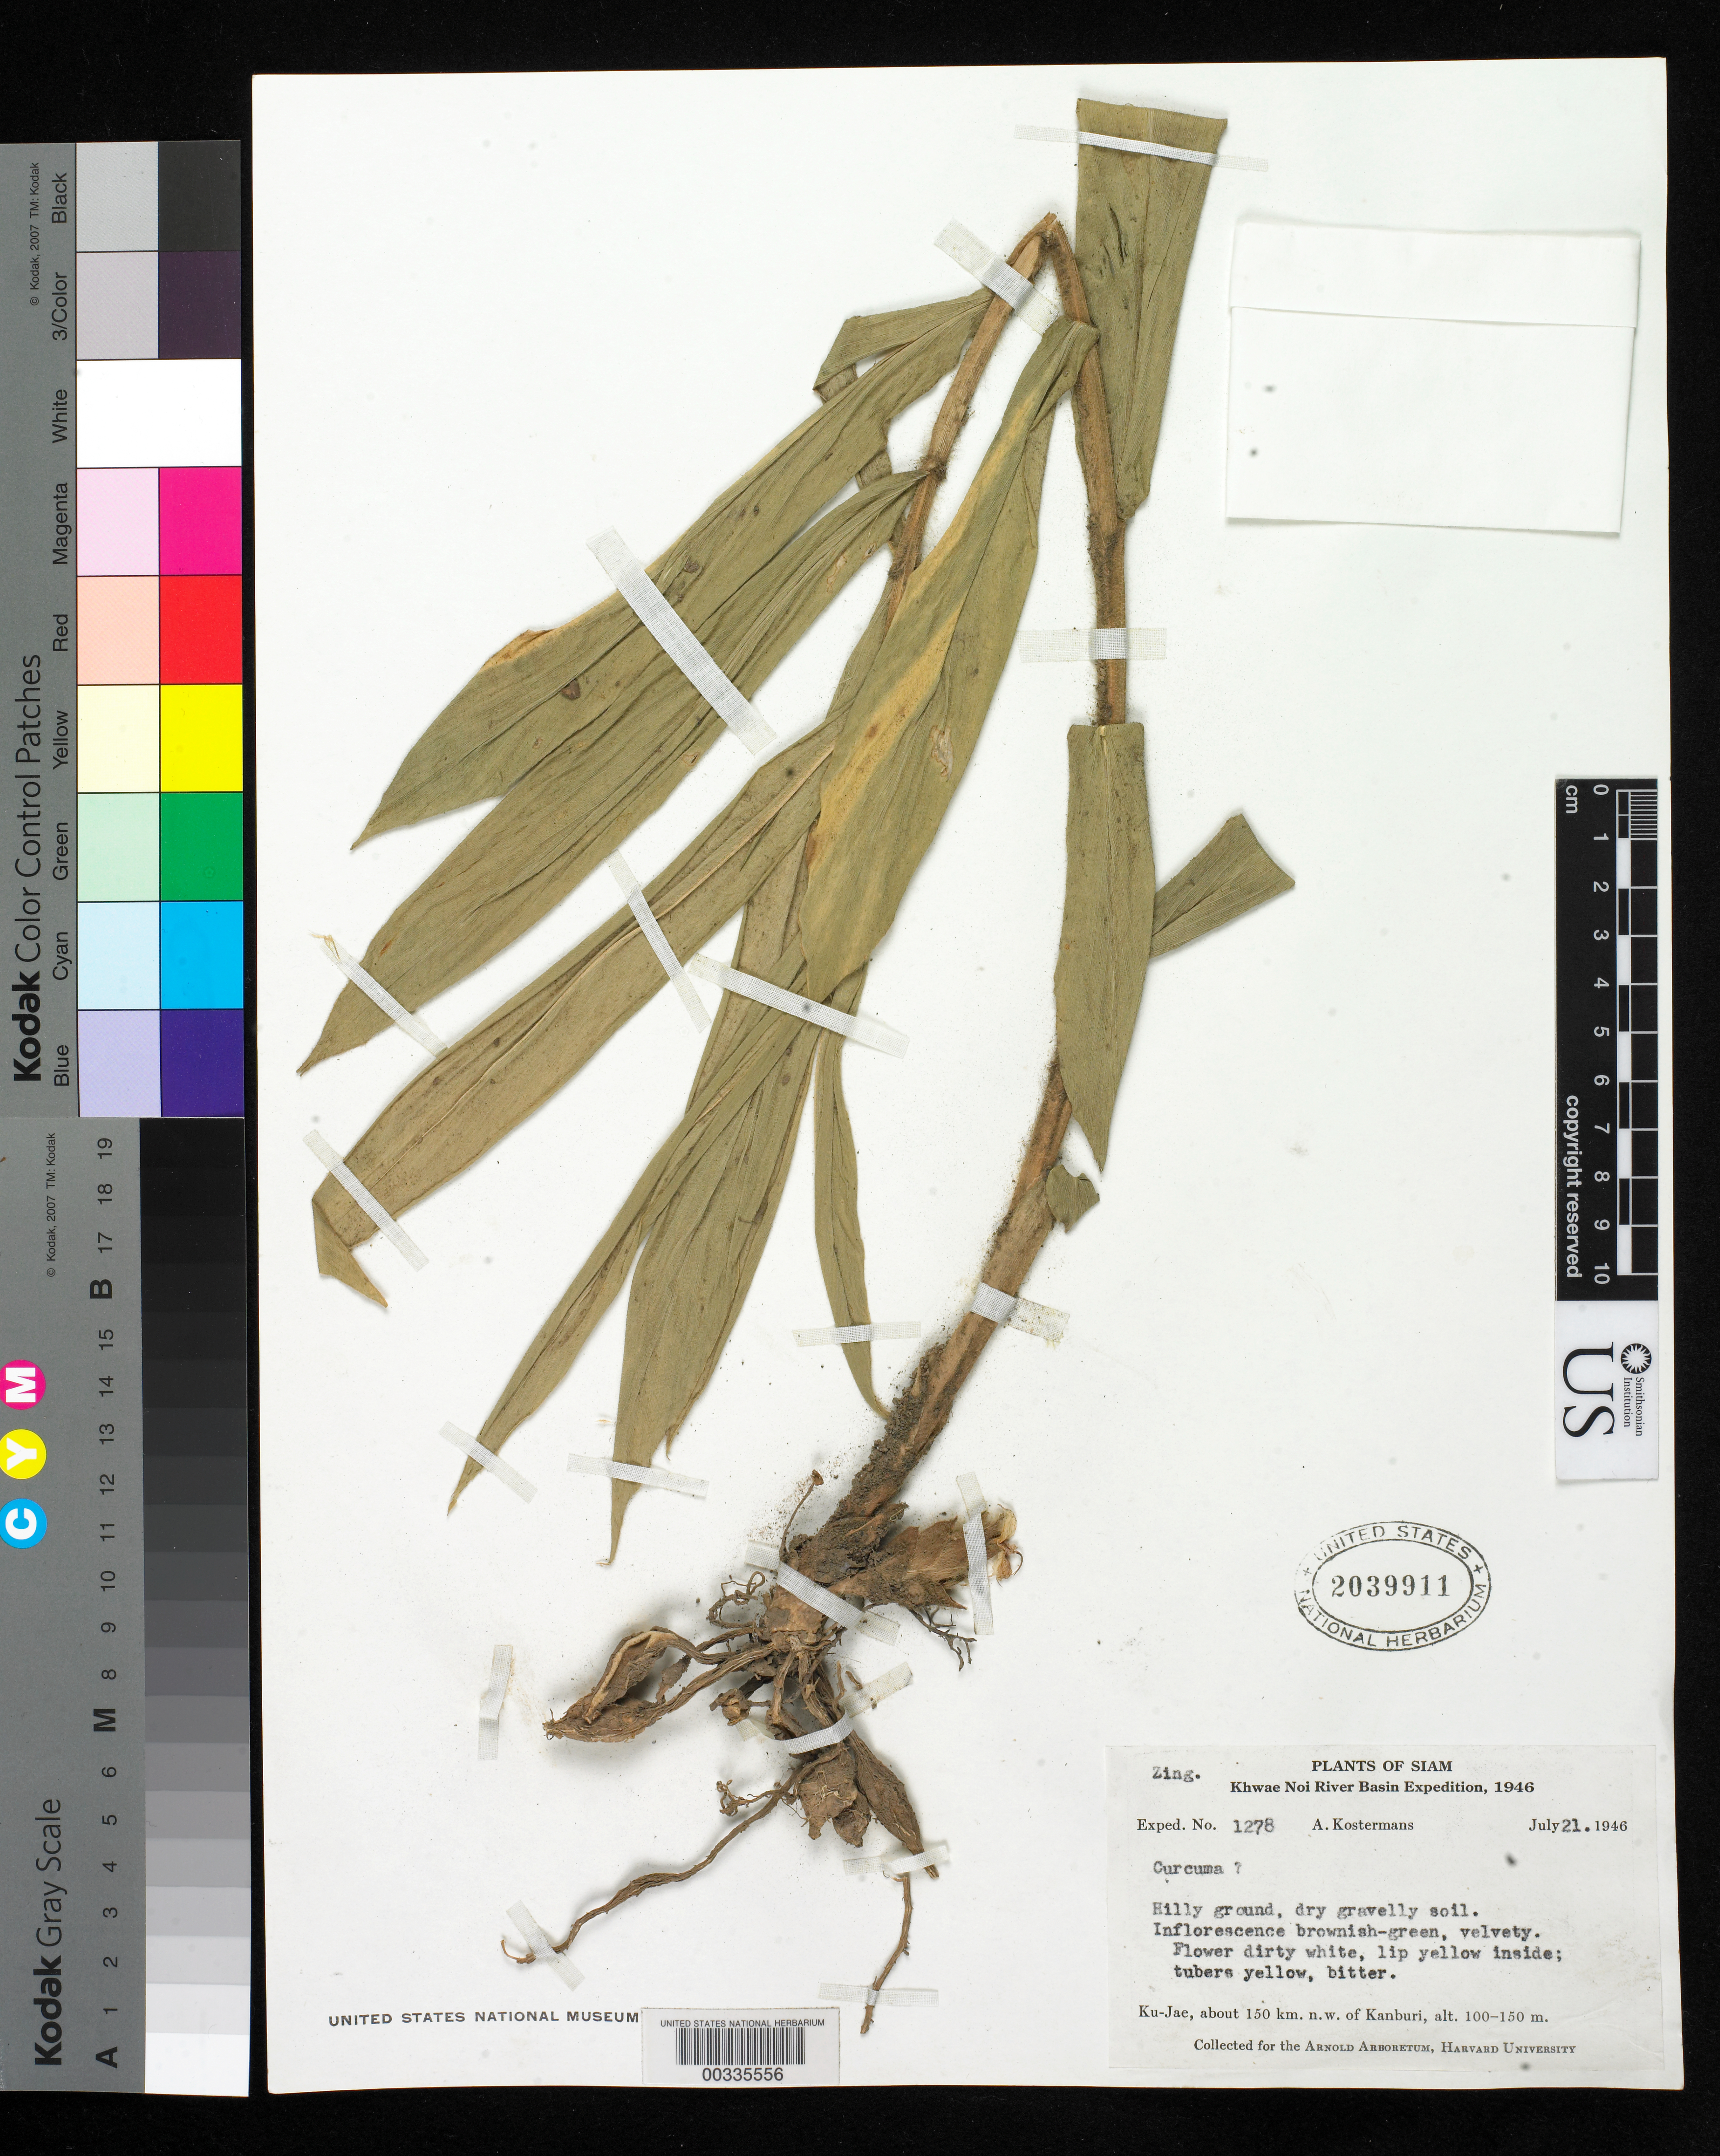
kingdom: Plantae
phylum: Tracheophyta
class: Liliopsida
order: Zingiberales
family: Zingiberaceae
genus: Curcuma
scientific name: Curcuma sp.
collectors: A. J. G. Kostermans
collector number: Exped. 1278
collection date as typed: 21 Jul 1946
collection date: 1946-07-21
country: Thailand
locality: Plants of siam, khwae noi river basin expedition, ku-jae, about 150 km nw of kanburi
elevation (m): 100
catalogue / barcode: US 2039911